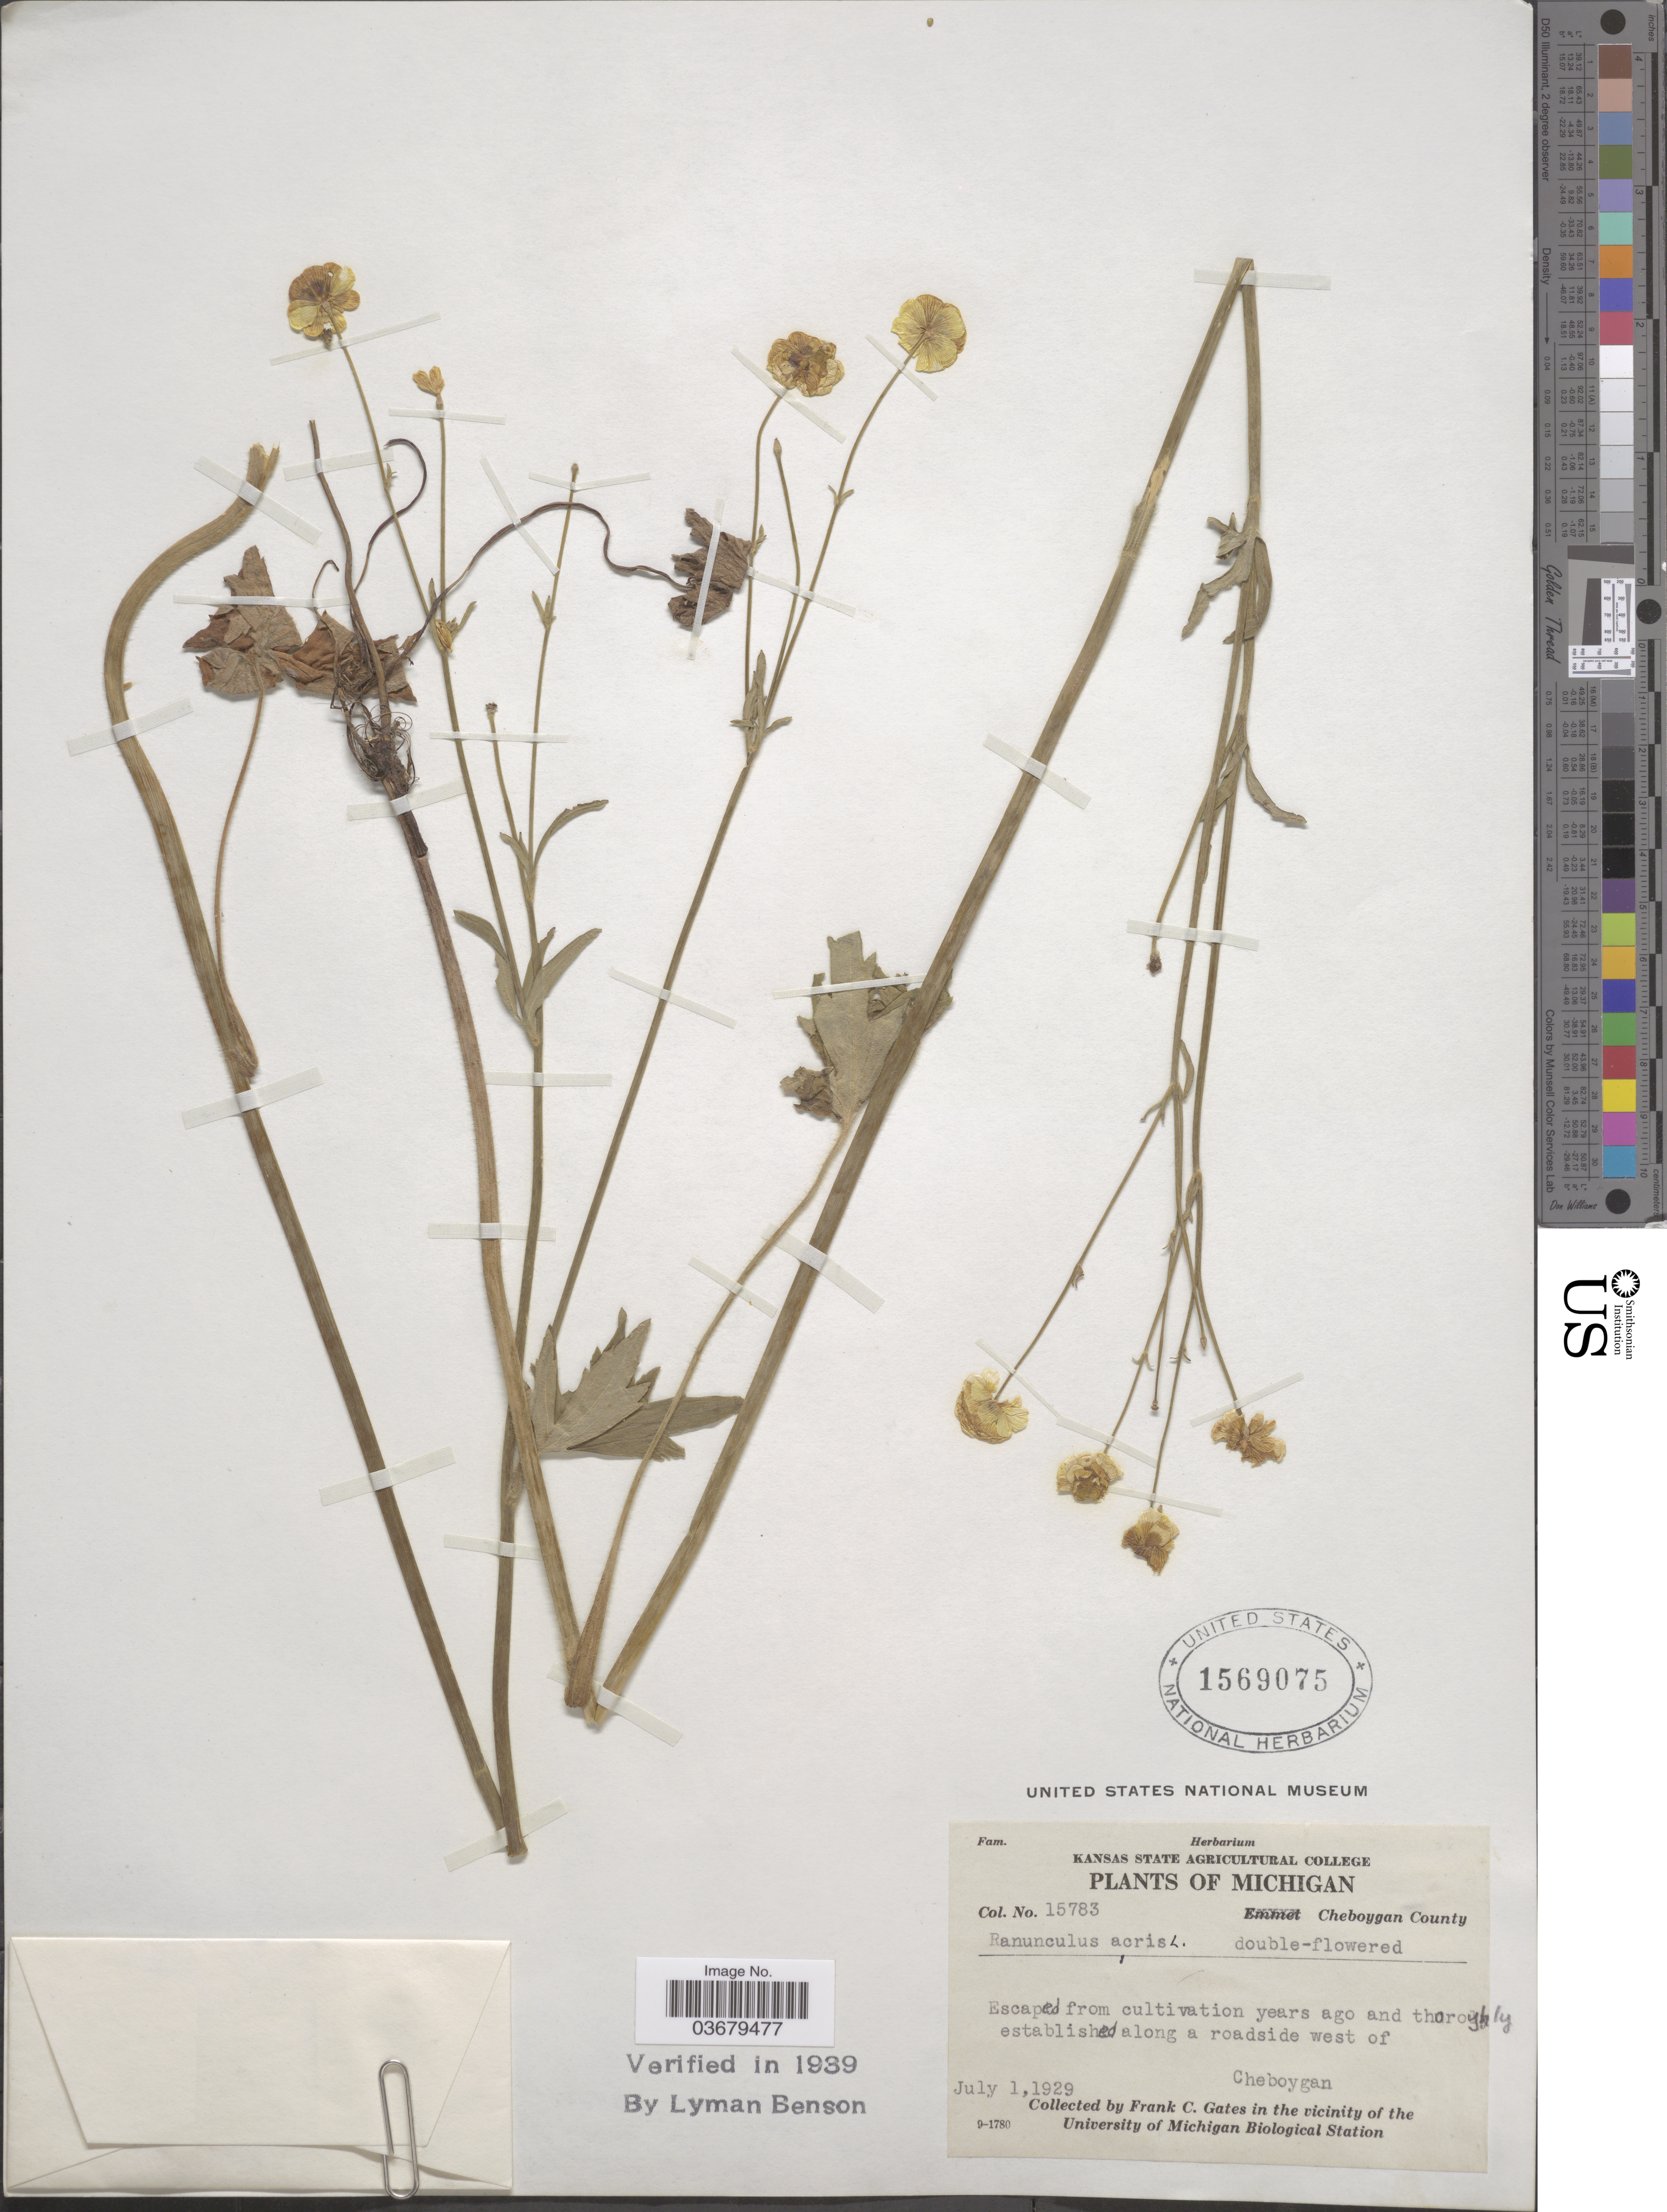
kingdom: Plantae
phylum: Tracheophyta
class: Magnoliopsida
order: Ranunculales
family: Ranunculaceae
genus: Ranunculus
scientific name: Ranunculus acris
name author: L.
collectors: F. C. Gates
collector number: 15783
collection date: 1929-07-01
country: United States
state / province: Michigan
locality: Cheboygan County. Cheboygan. In the vicinity of the University of Michigan Biological Station.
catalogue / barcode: US 1569075